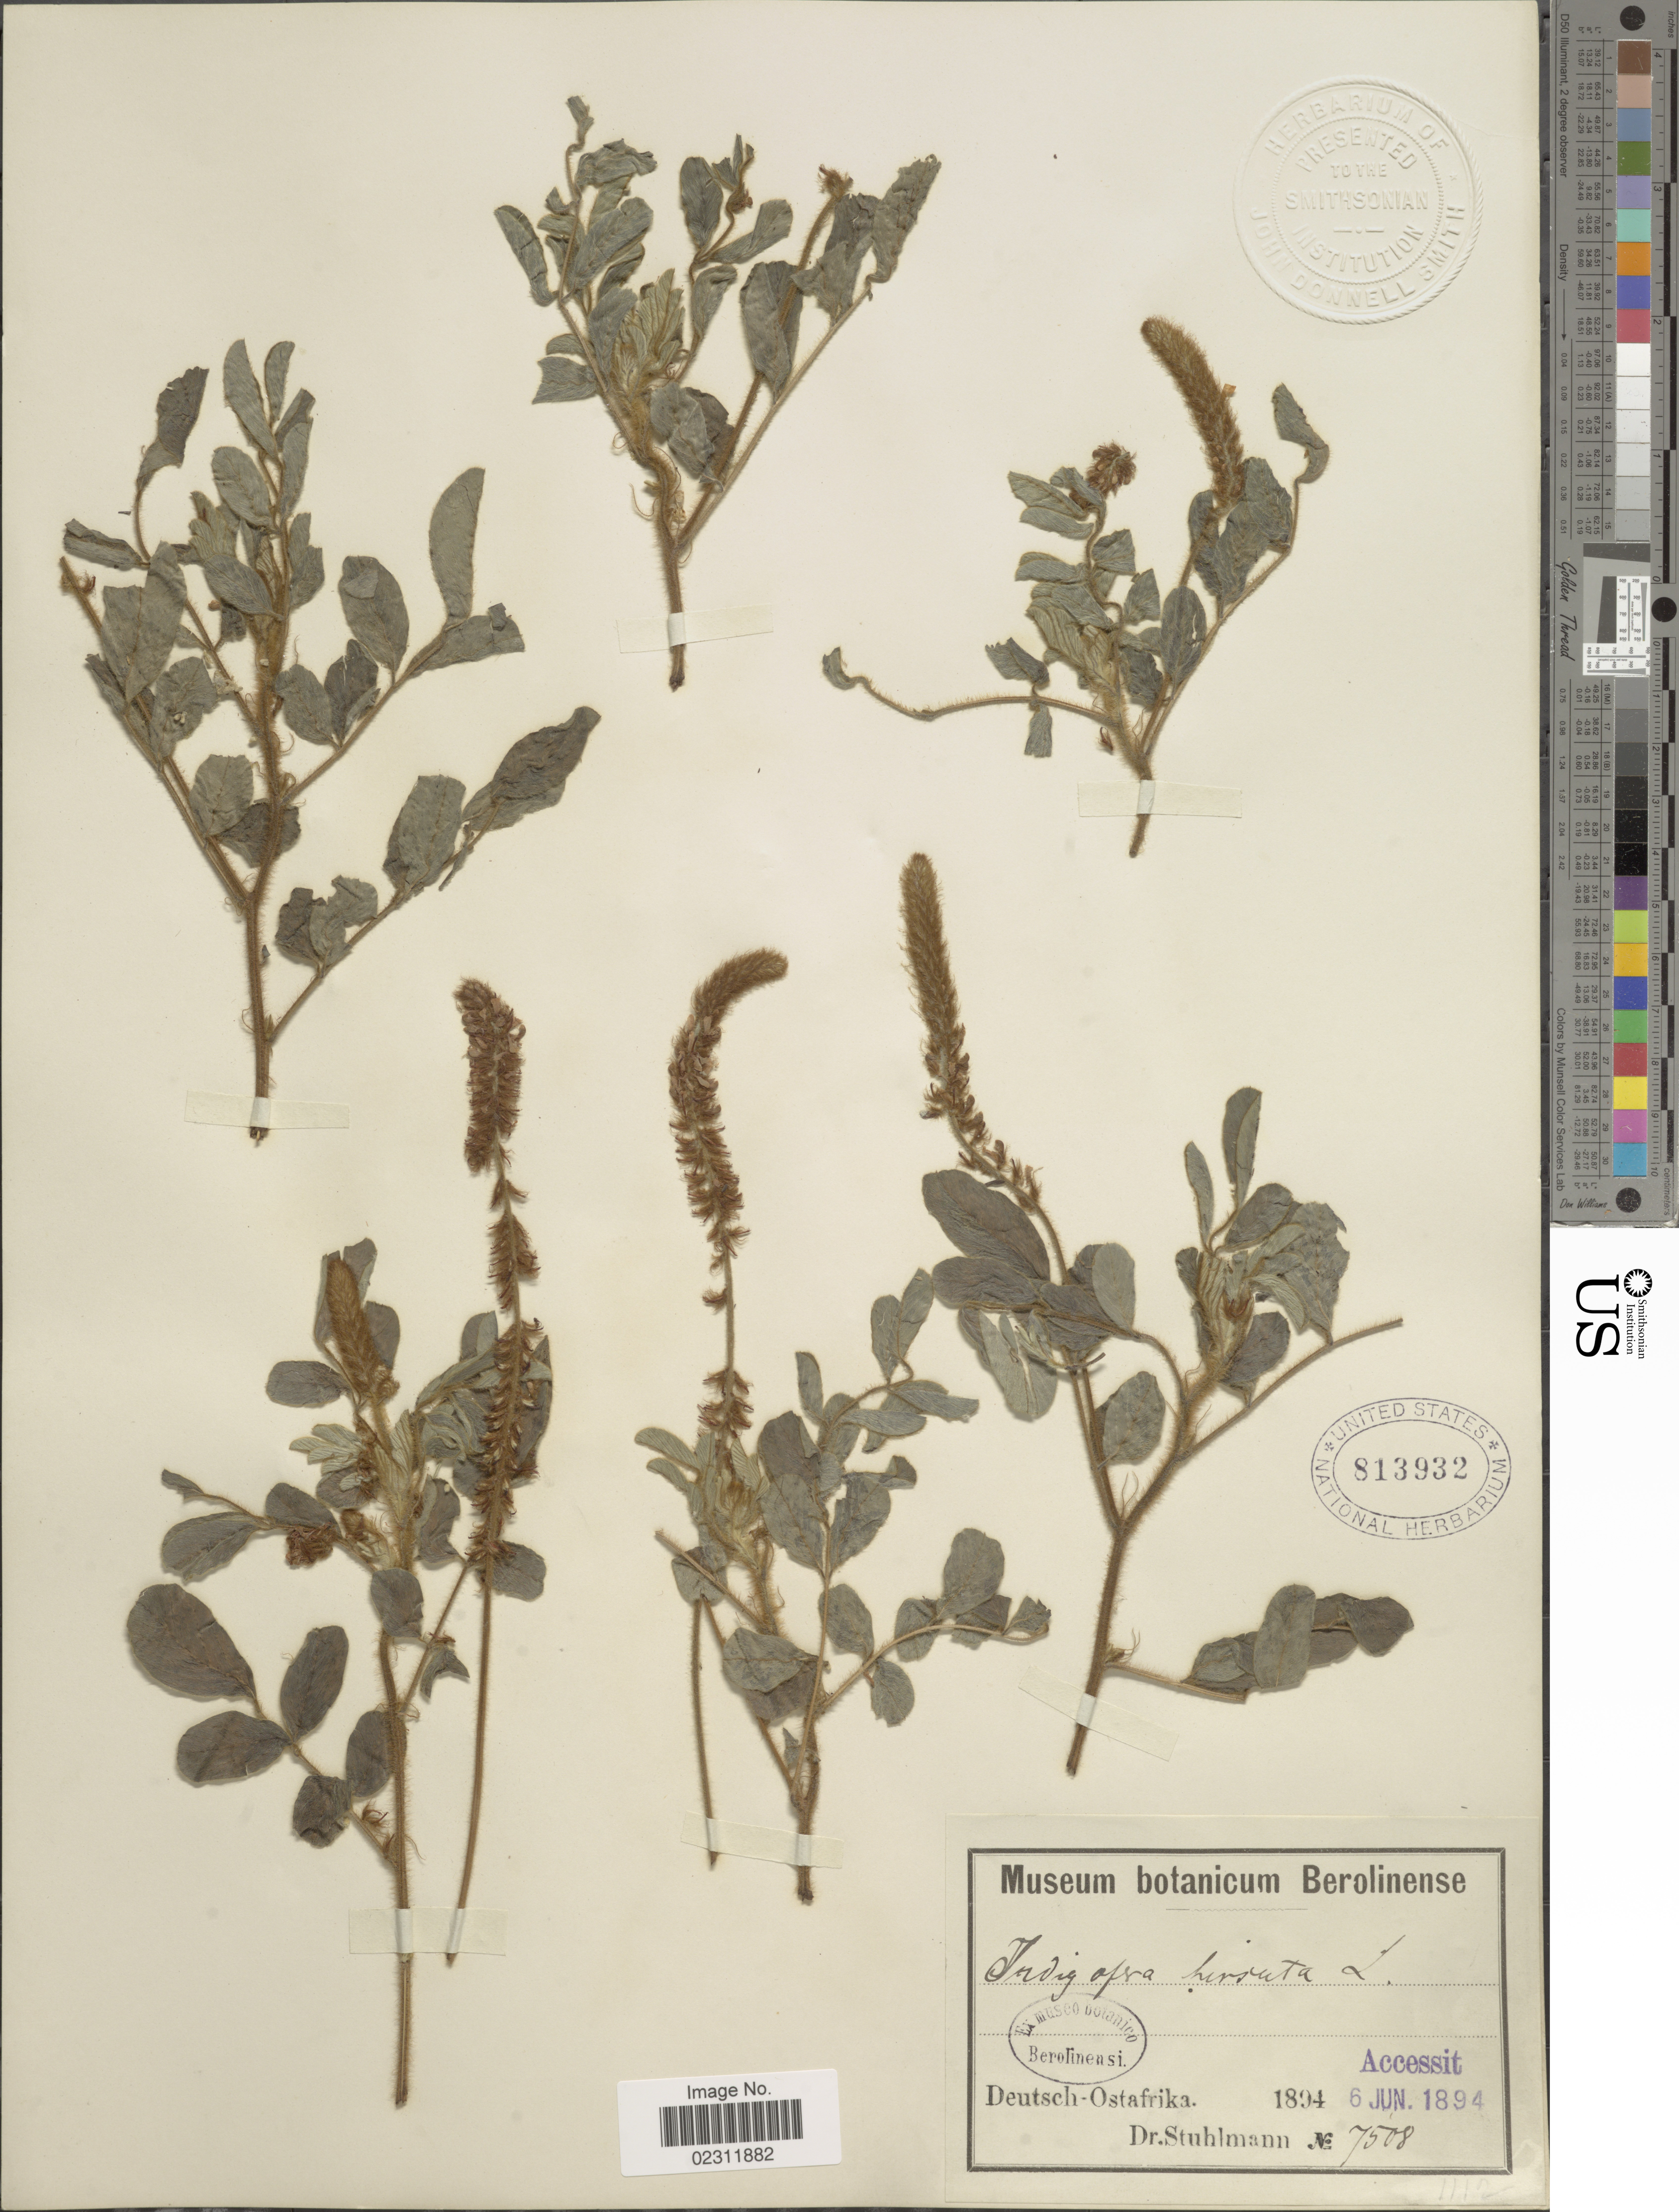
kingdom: Plantae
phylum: Tracheophyta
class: Magnoliopsida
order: Fabales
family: Fabaceae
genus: Indigofera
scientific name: Indigofera hirsuta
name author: L.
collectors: -. Stuhlmann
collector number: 7508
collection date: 1894-06-06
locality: Deutsch-Ostafrika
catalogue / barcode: US 813932